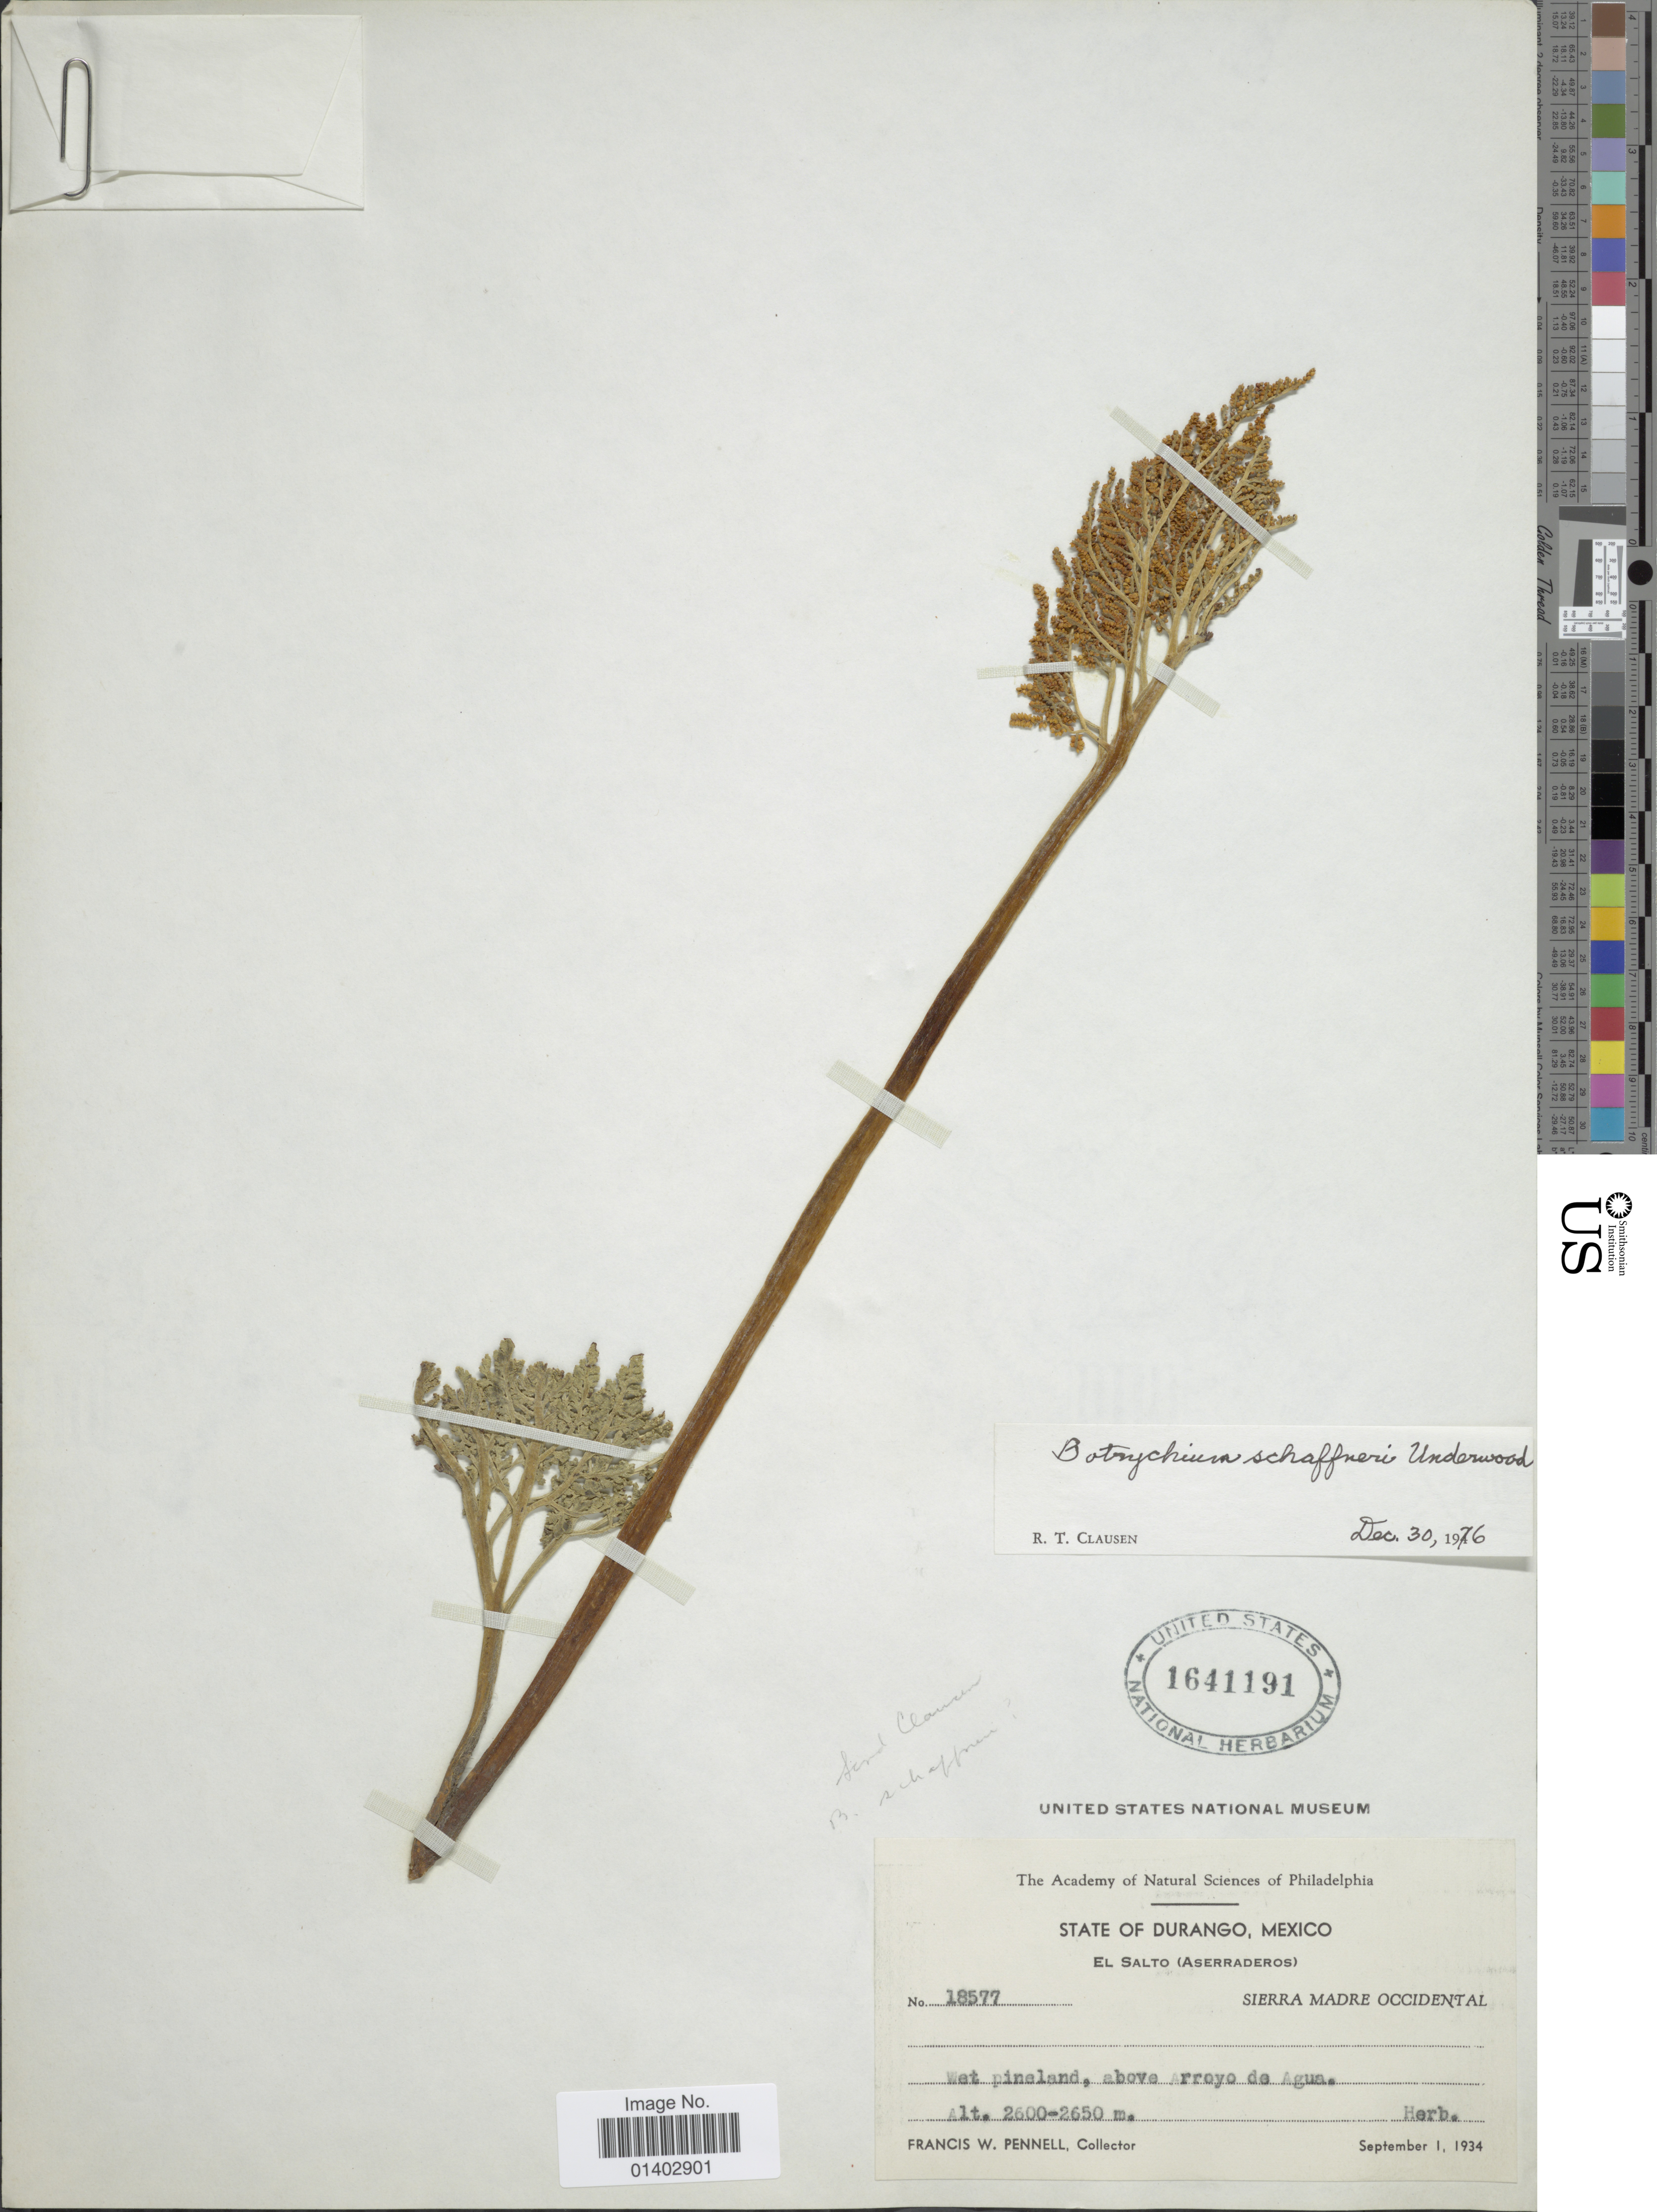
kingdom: Plantae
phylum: Tracheophyta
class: Polypodiopsida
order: Ophioglossales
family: Ophioglossaceae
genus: Botrychium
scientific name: Botrychium schaffneri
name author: Underw.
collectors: F. W. Pennell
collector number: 18577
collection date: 1934-09-01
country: Mexico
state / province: Durango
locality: State of Durango,El Salto (Aserraderos, Sierra Madre Occidental, Wet pineland, above Arroyo de Agua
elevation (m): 2600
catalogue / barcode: US 1641191